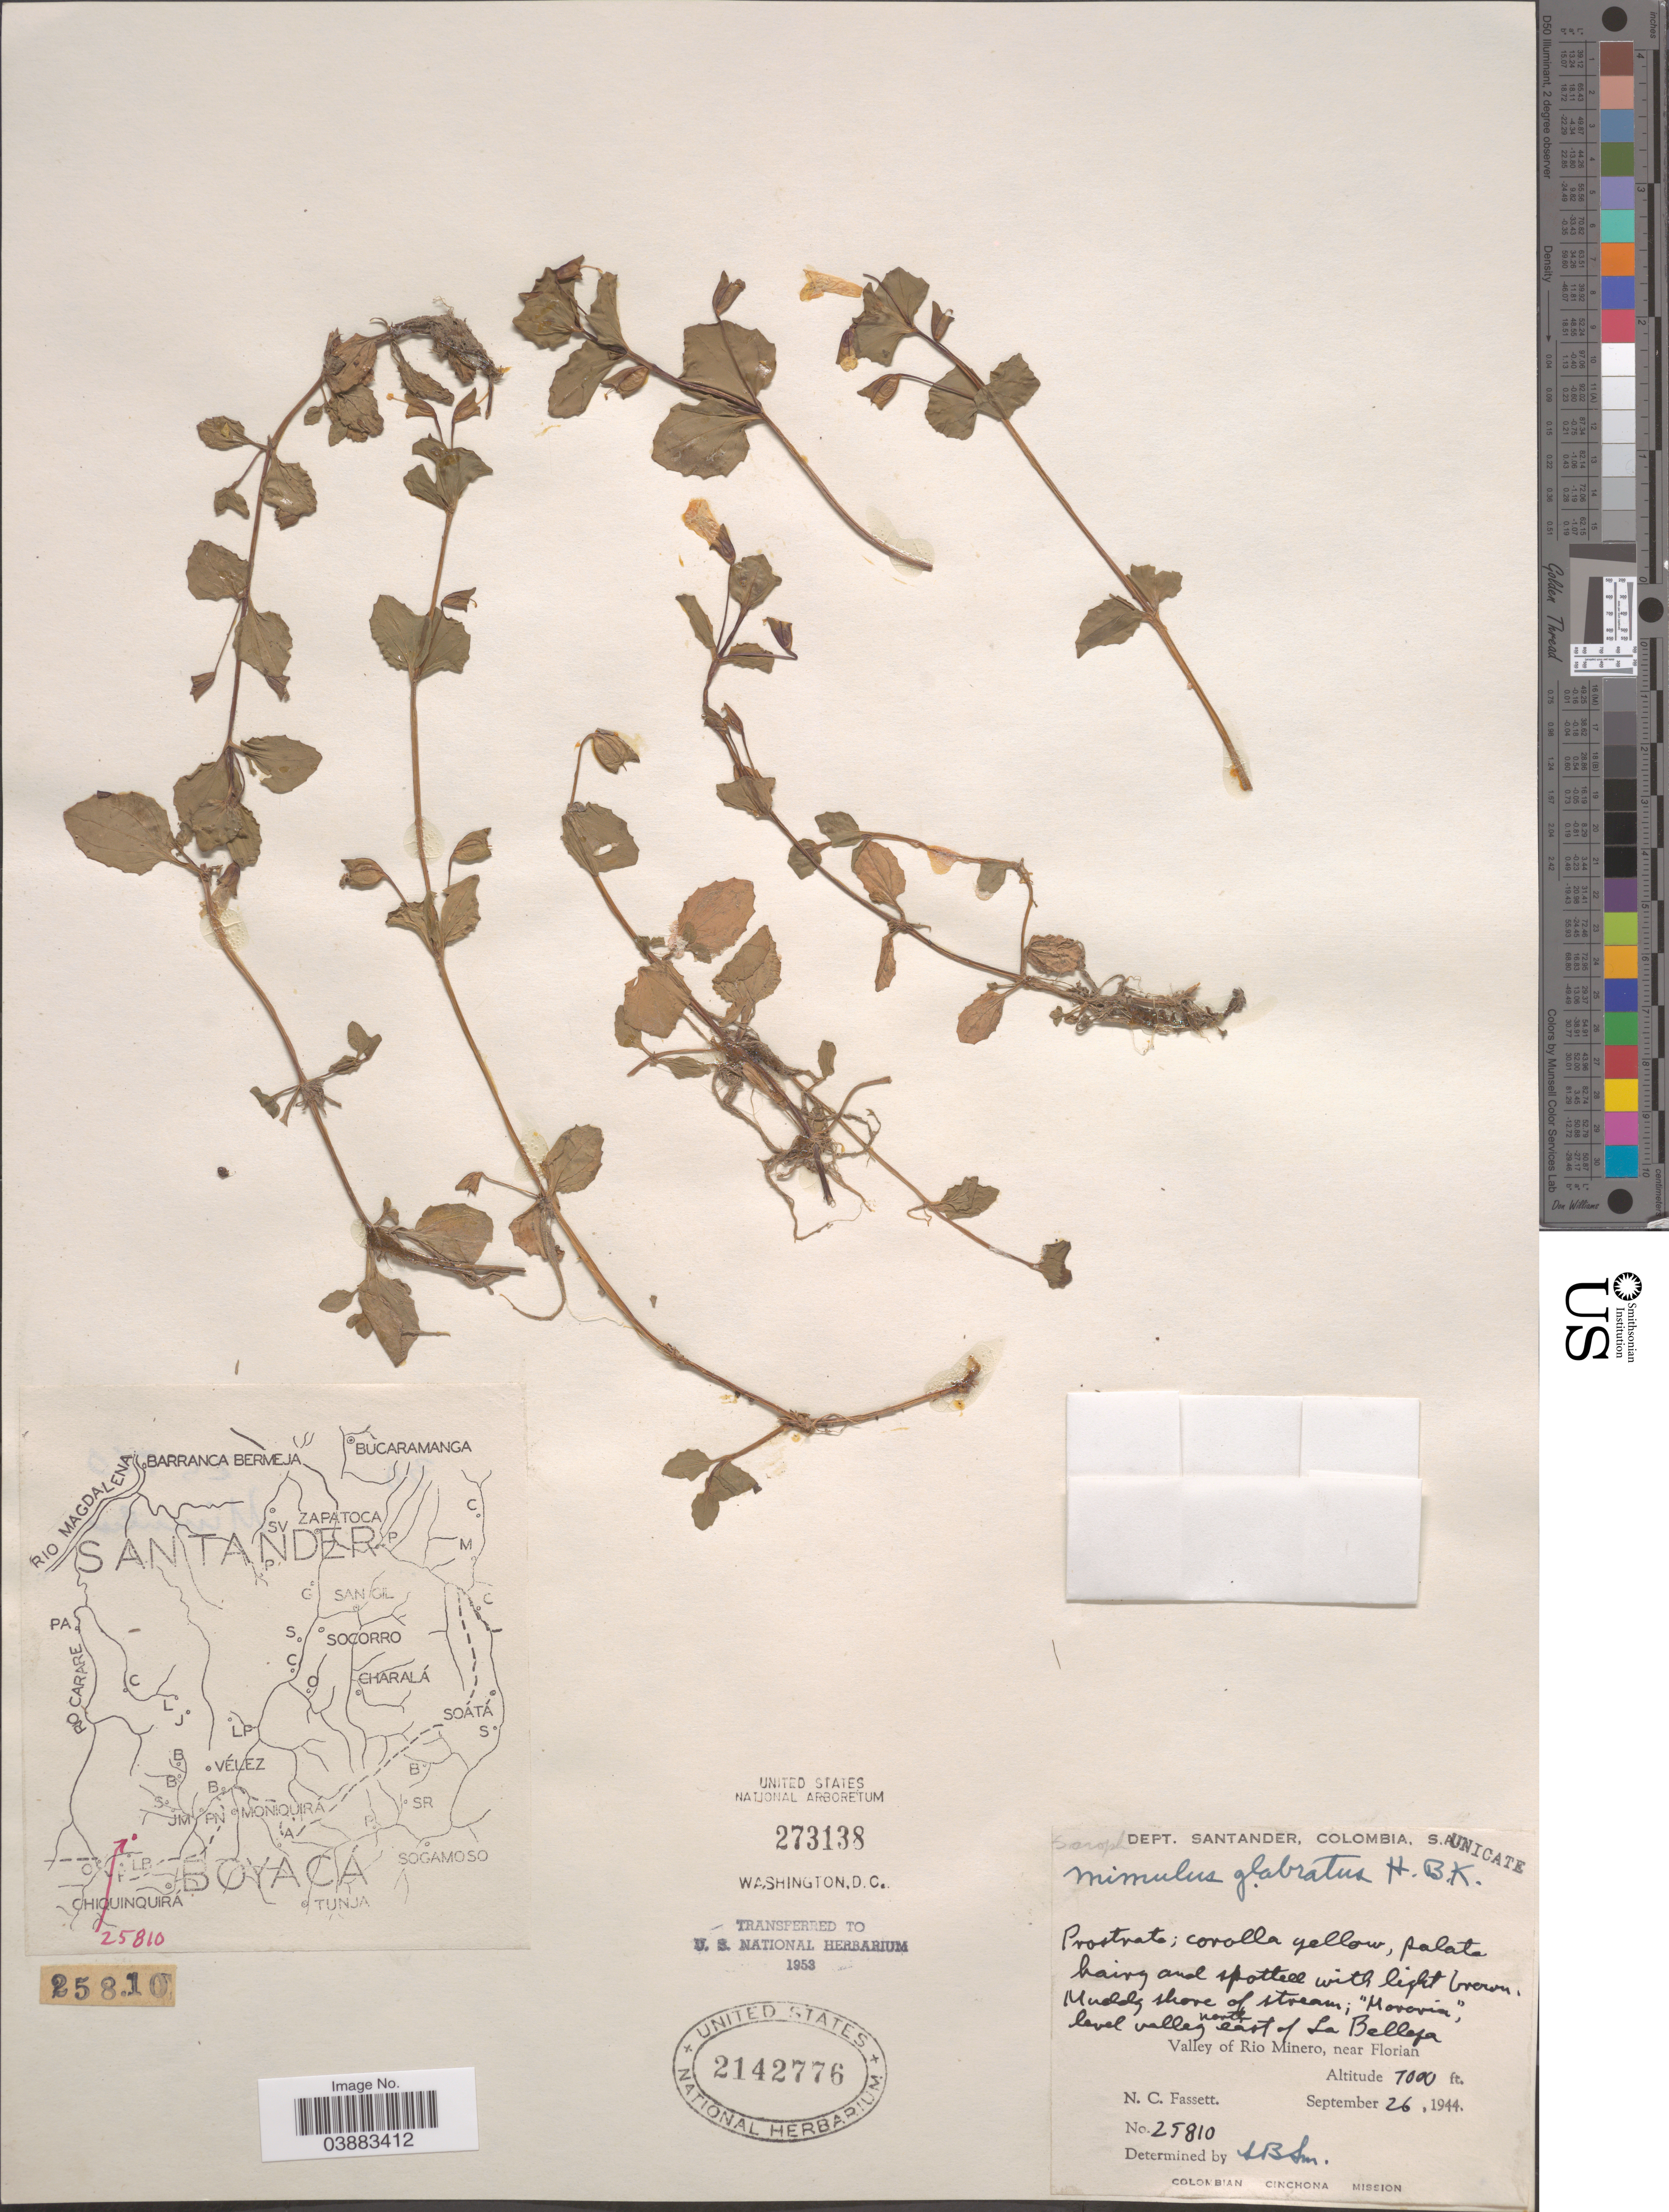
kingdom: Plantae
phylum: Tracheophyta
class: Magnoliopsida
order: Lamiales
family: Phrymaceae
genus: Mimulus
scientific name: Mimulus glabratus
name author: Kunth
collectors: N. C. Fassett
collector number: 25810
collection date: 1944-09-26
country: Colombia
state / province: Santander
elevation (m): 2134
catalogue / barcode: US 2142776